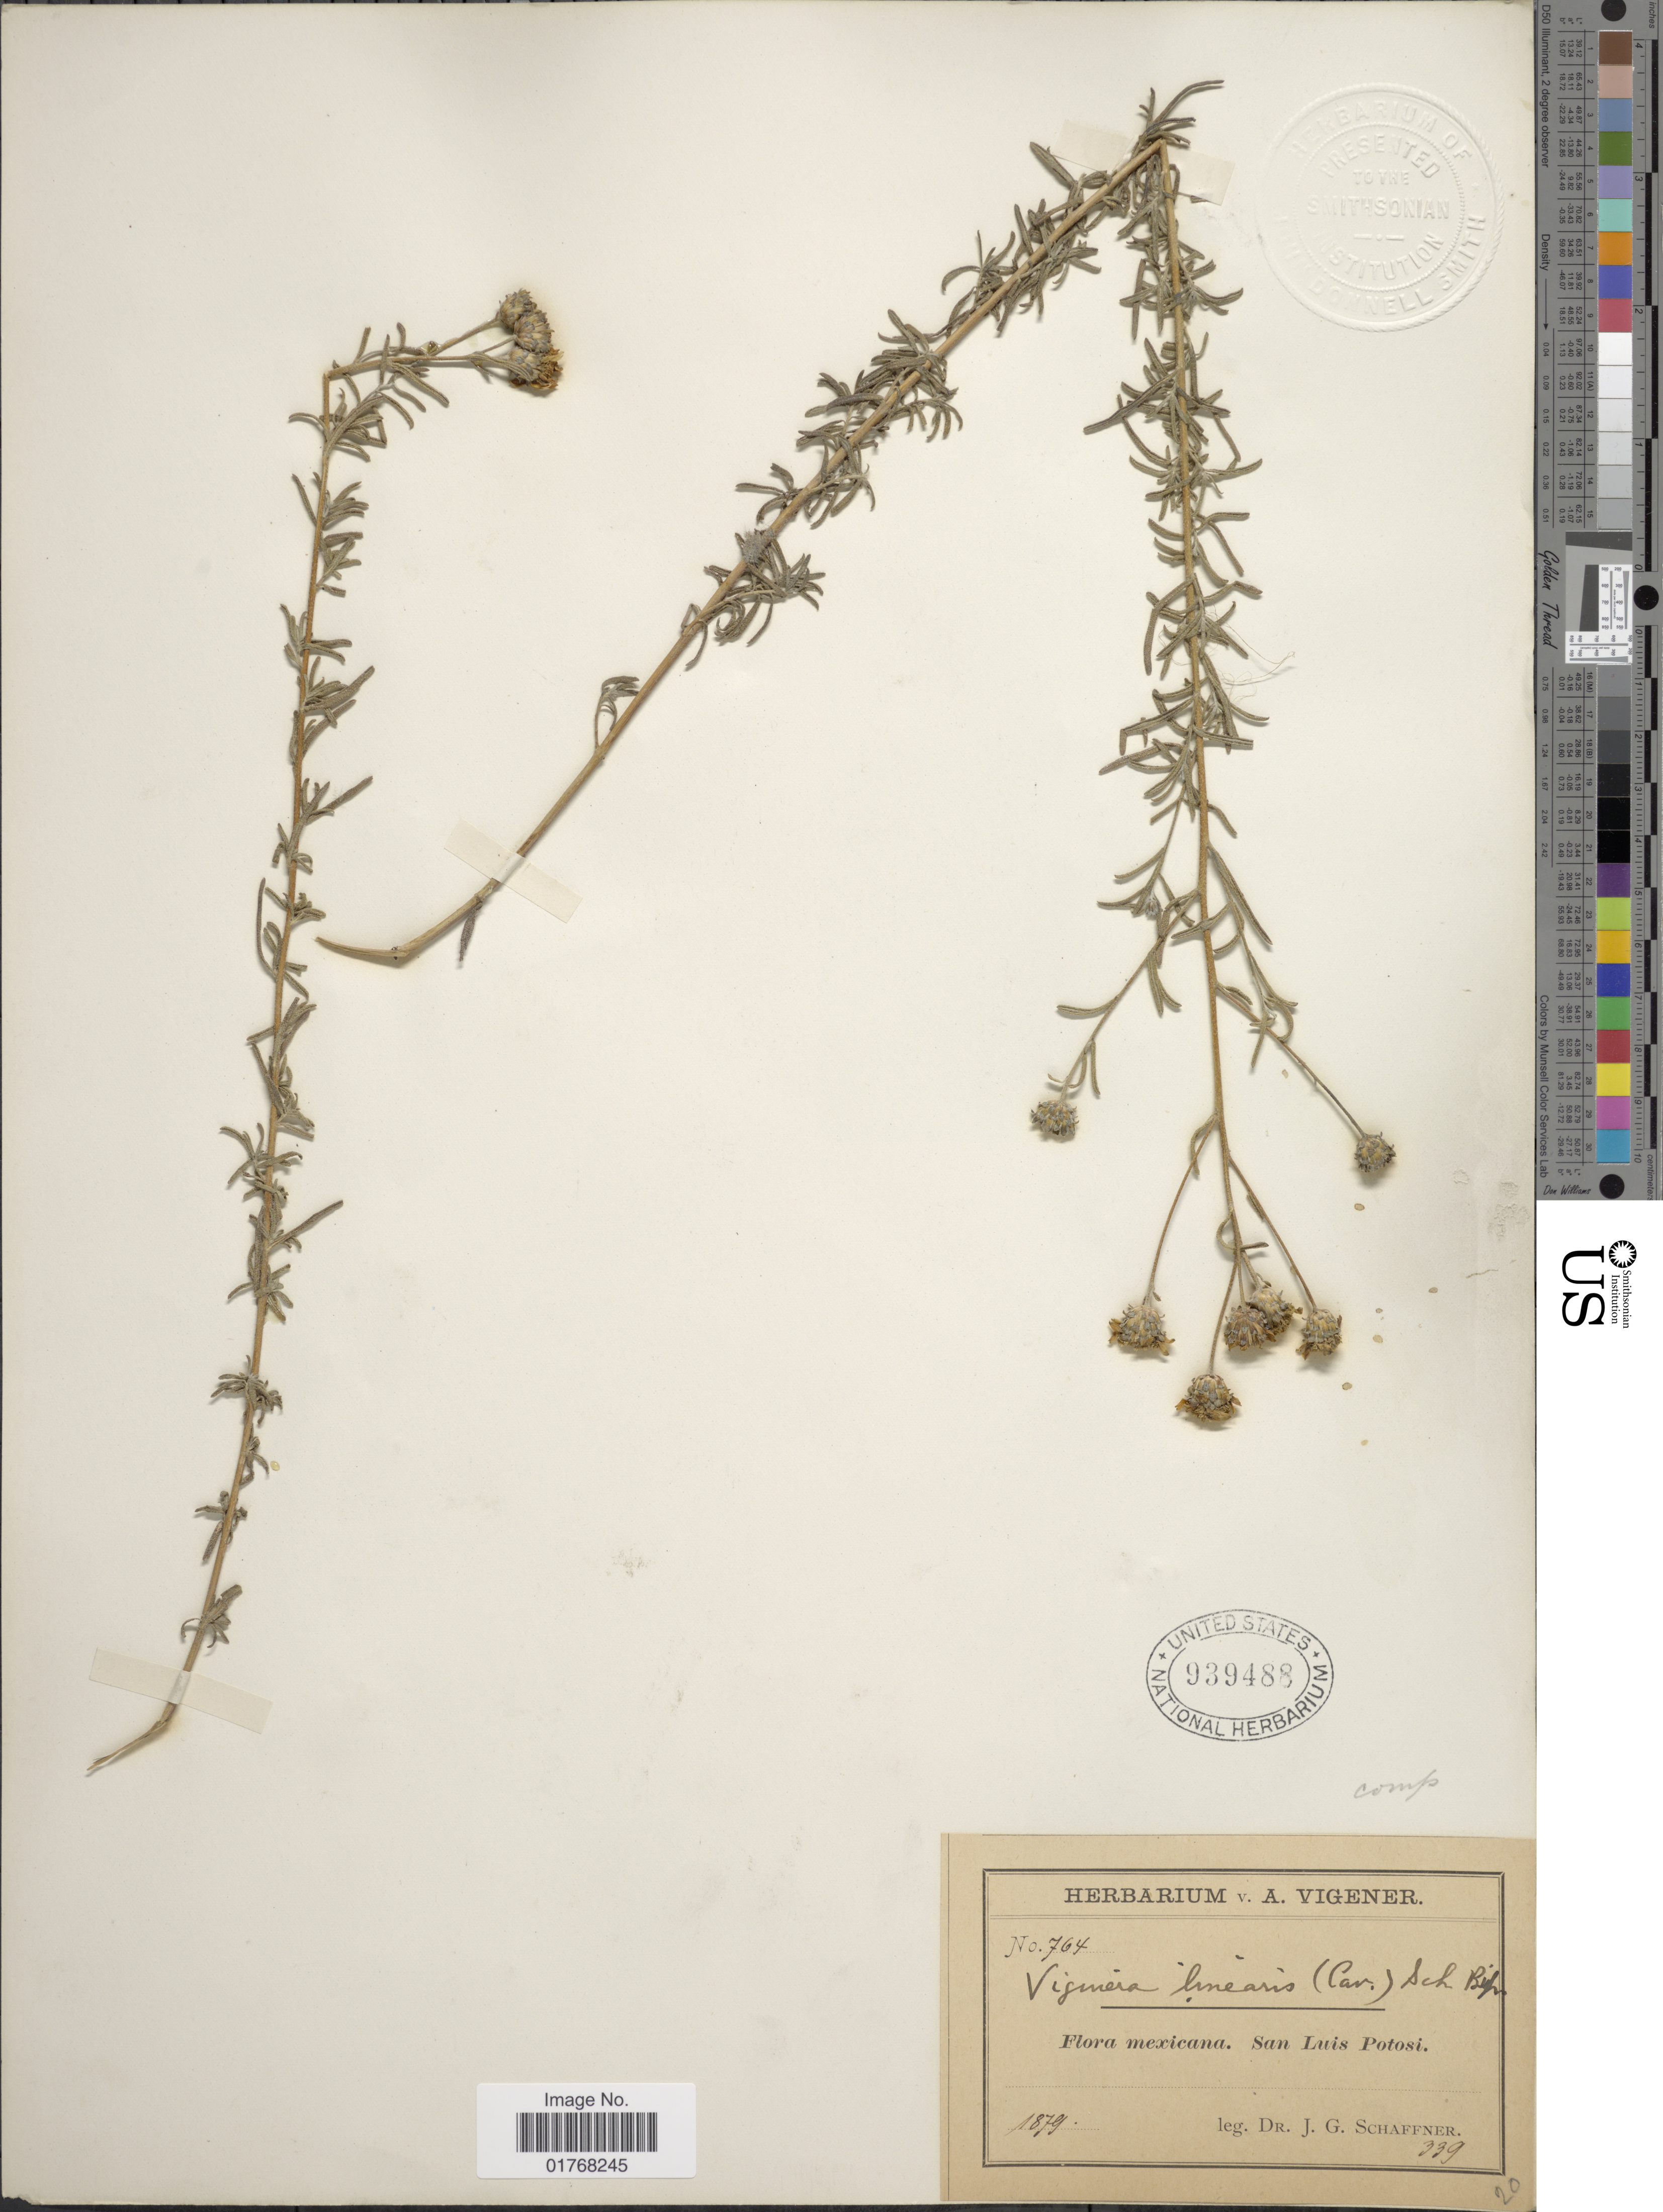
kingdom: Plantae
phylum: Tracheophyta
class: Magnoliopsida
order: Asterales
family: Asteraceae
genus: Viguiera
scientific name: Viguiera linearis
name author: (Cav.) Sch. Bip.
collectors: J. G. Schaffner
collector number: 764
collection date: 1879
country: Mexico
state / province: San Luis Potosí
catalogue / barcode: US 939488